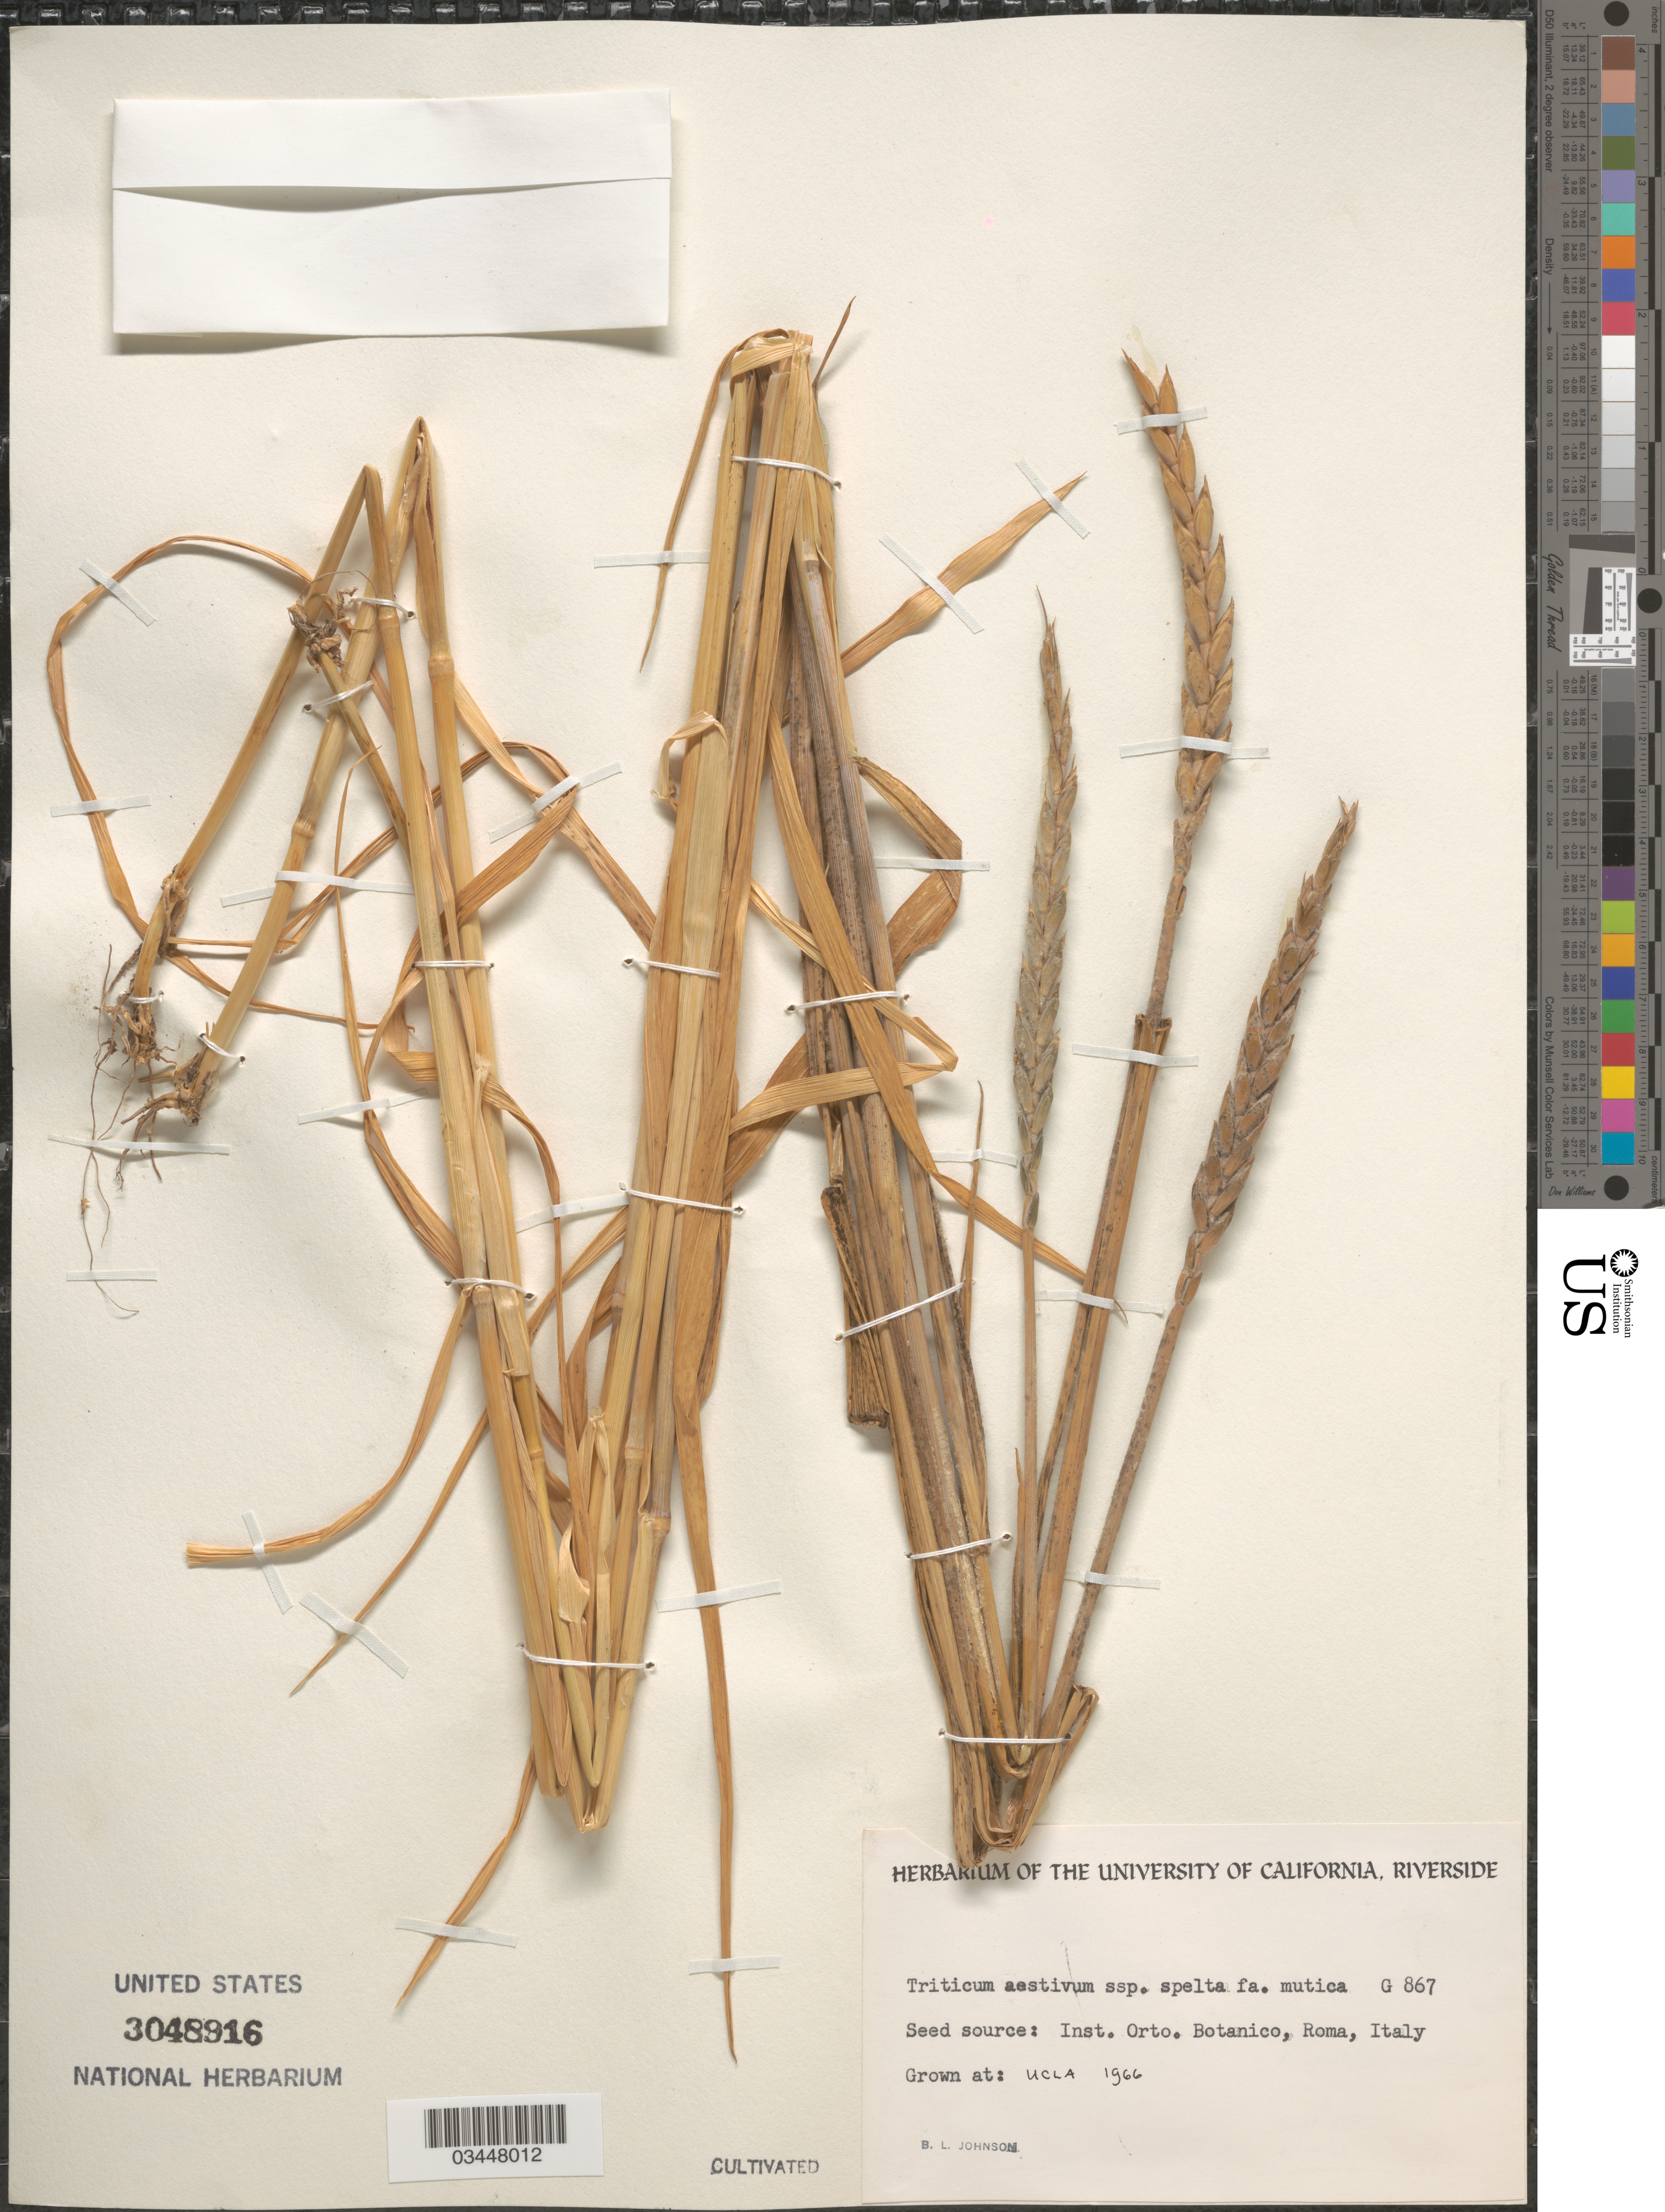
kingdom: Plantae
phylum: Tracheophyta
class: Liliopsida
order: Poales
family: Poaceae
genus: Triticum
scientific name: Triticum aestivum subsp. spelta f. mutica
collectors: B. Johnson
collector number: G867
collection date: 1966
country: United States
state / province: California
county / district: Los Angeles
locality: UCLA.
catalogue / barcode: US 3048916